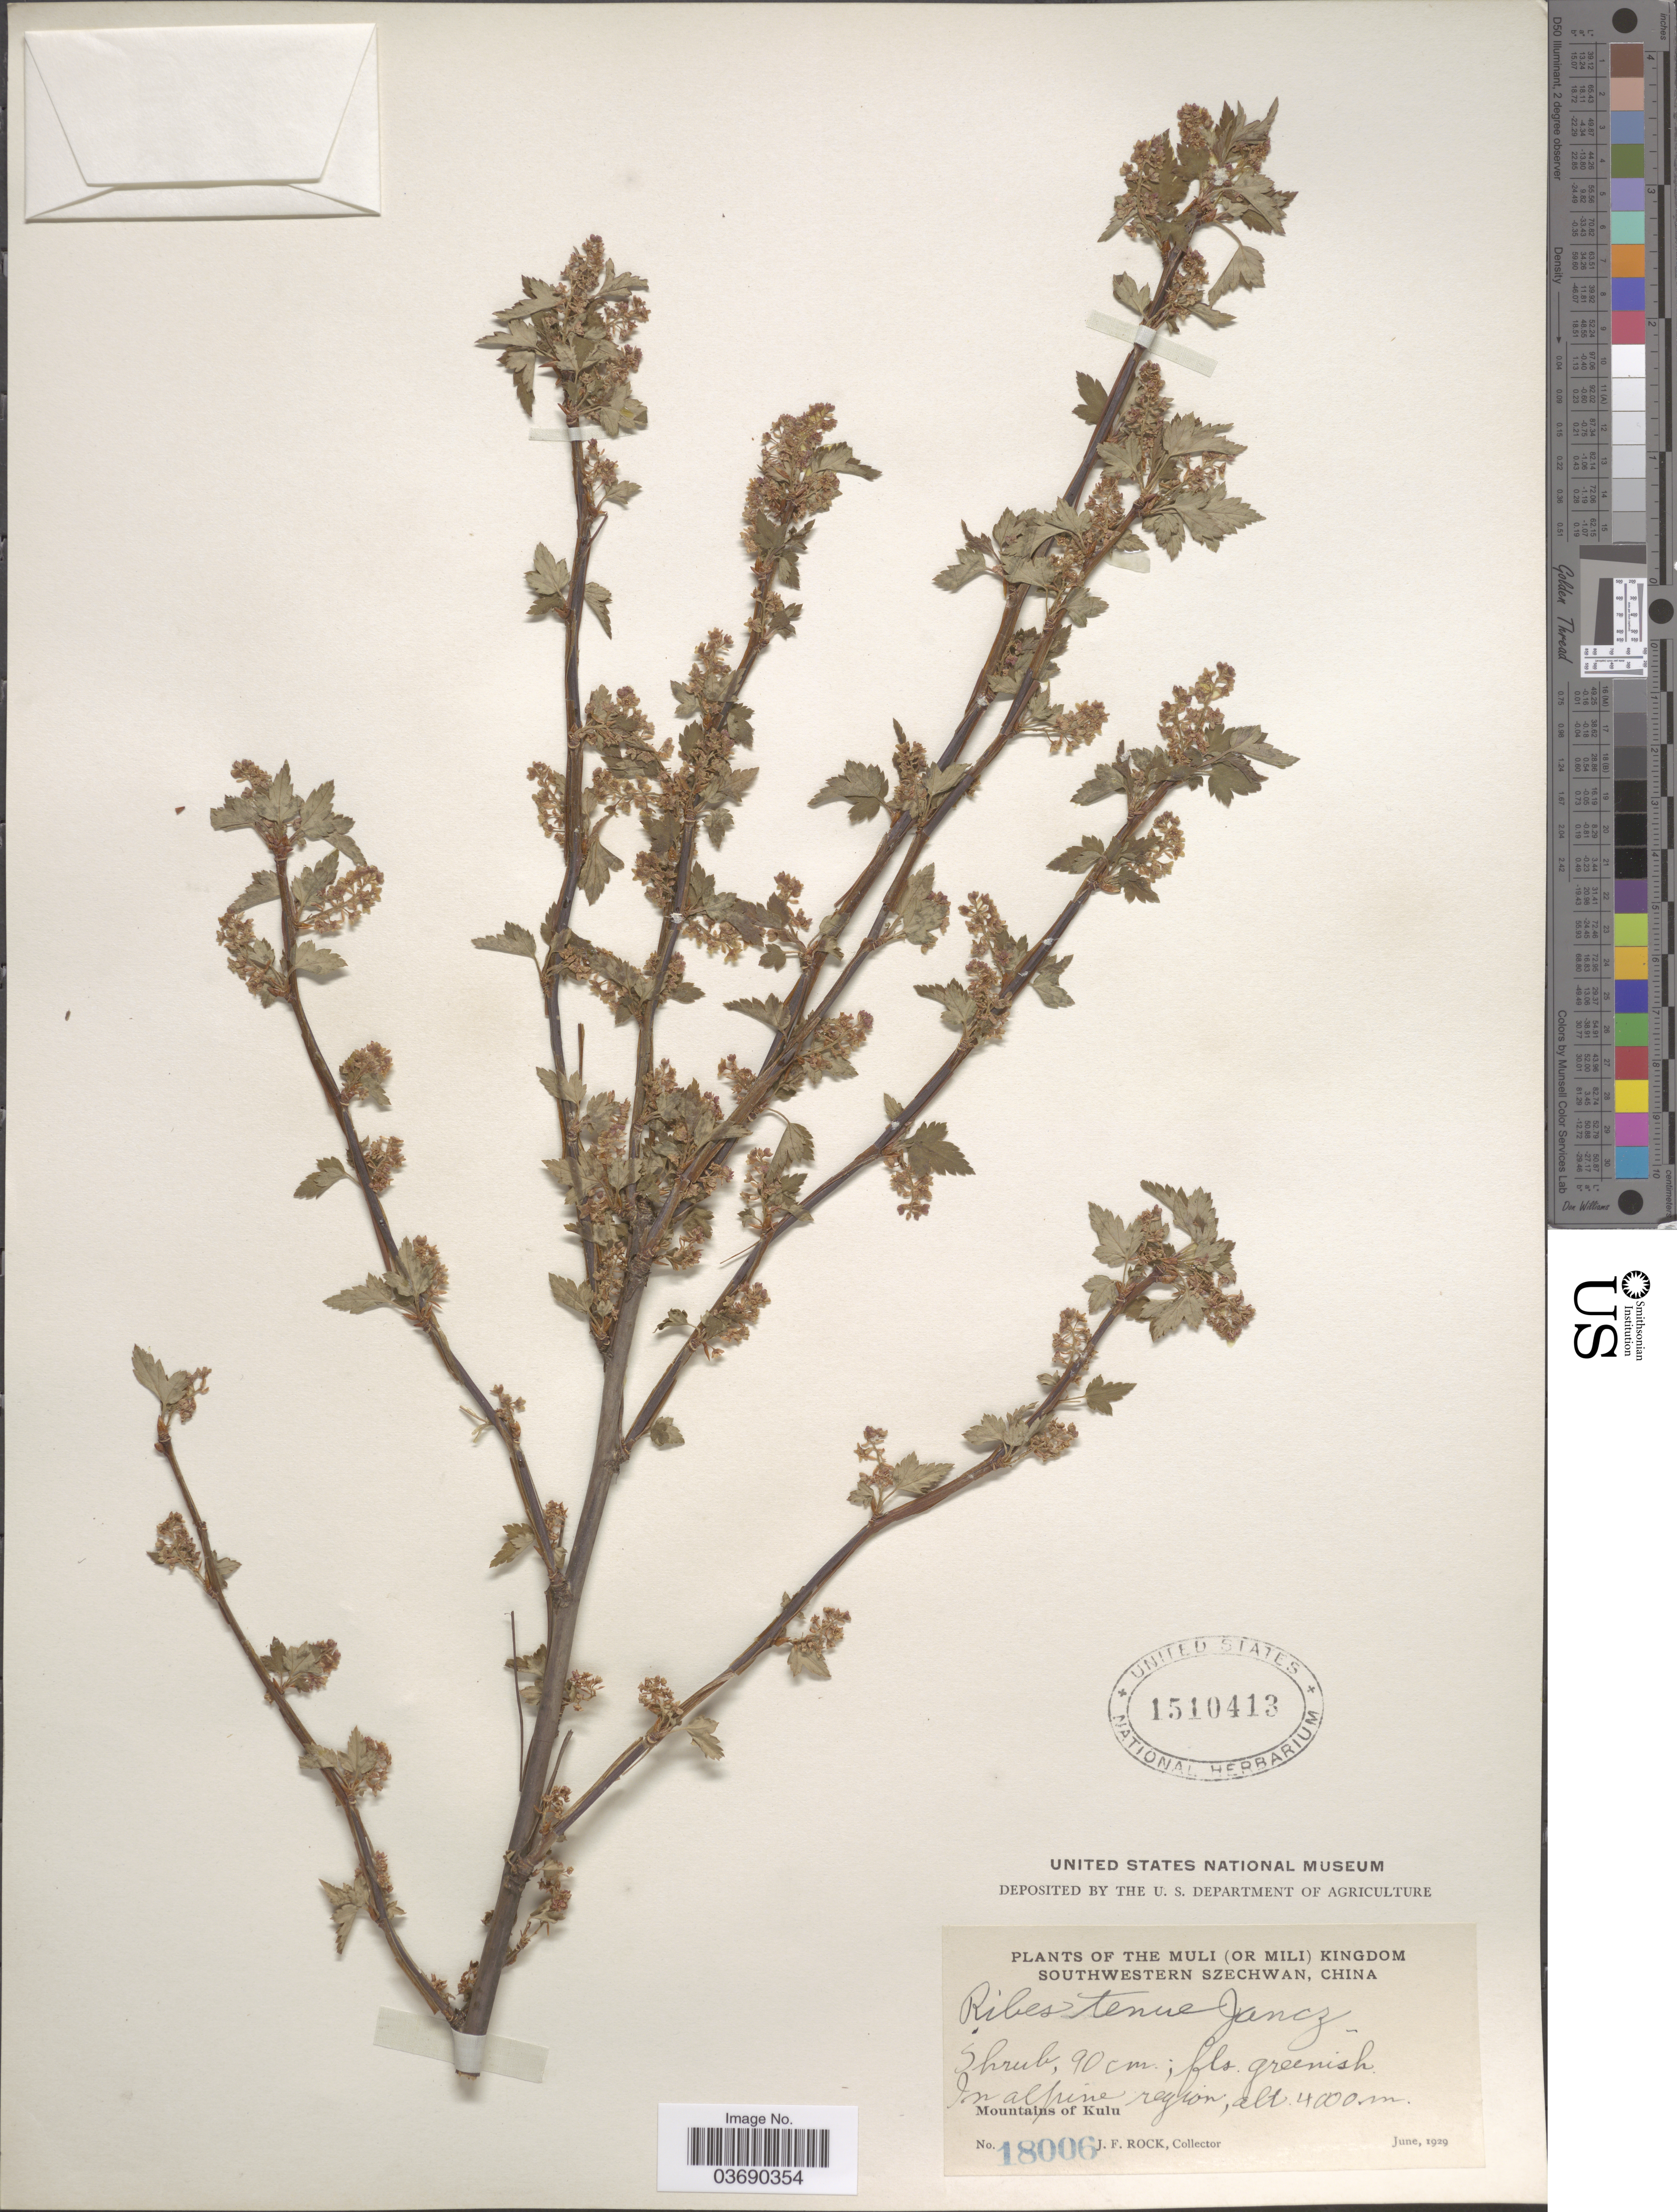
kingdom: Plantae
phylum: Tracheophyta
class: Magnoliopsida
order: Saxifragales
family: Grossulariaceae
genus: Ribes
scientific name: Ribes tenue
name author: Jancz.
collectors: J. Rock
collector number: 18006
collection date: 1929-06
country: China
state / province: Sichuan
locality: The Muli (or Mili) Kingdom. Southwestern Szechwan. Mountains of Kulu.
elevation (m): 4000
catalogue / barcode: US 1510413